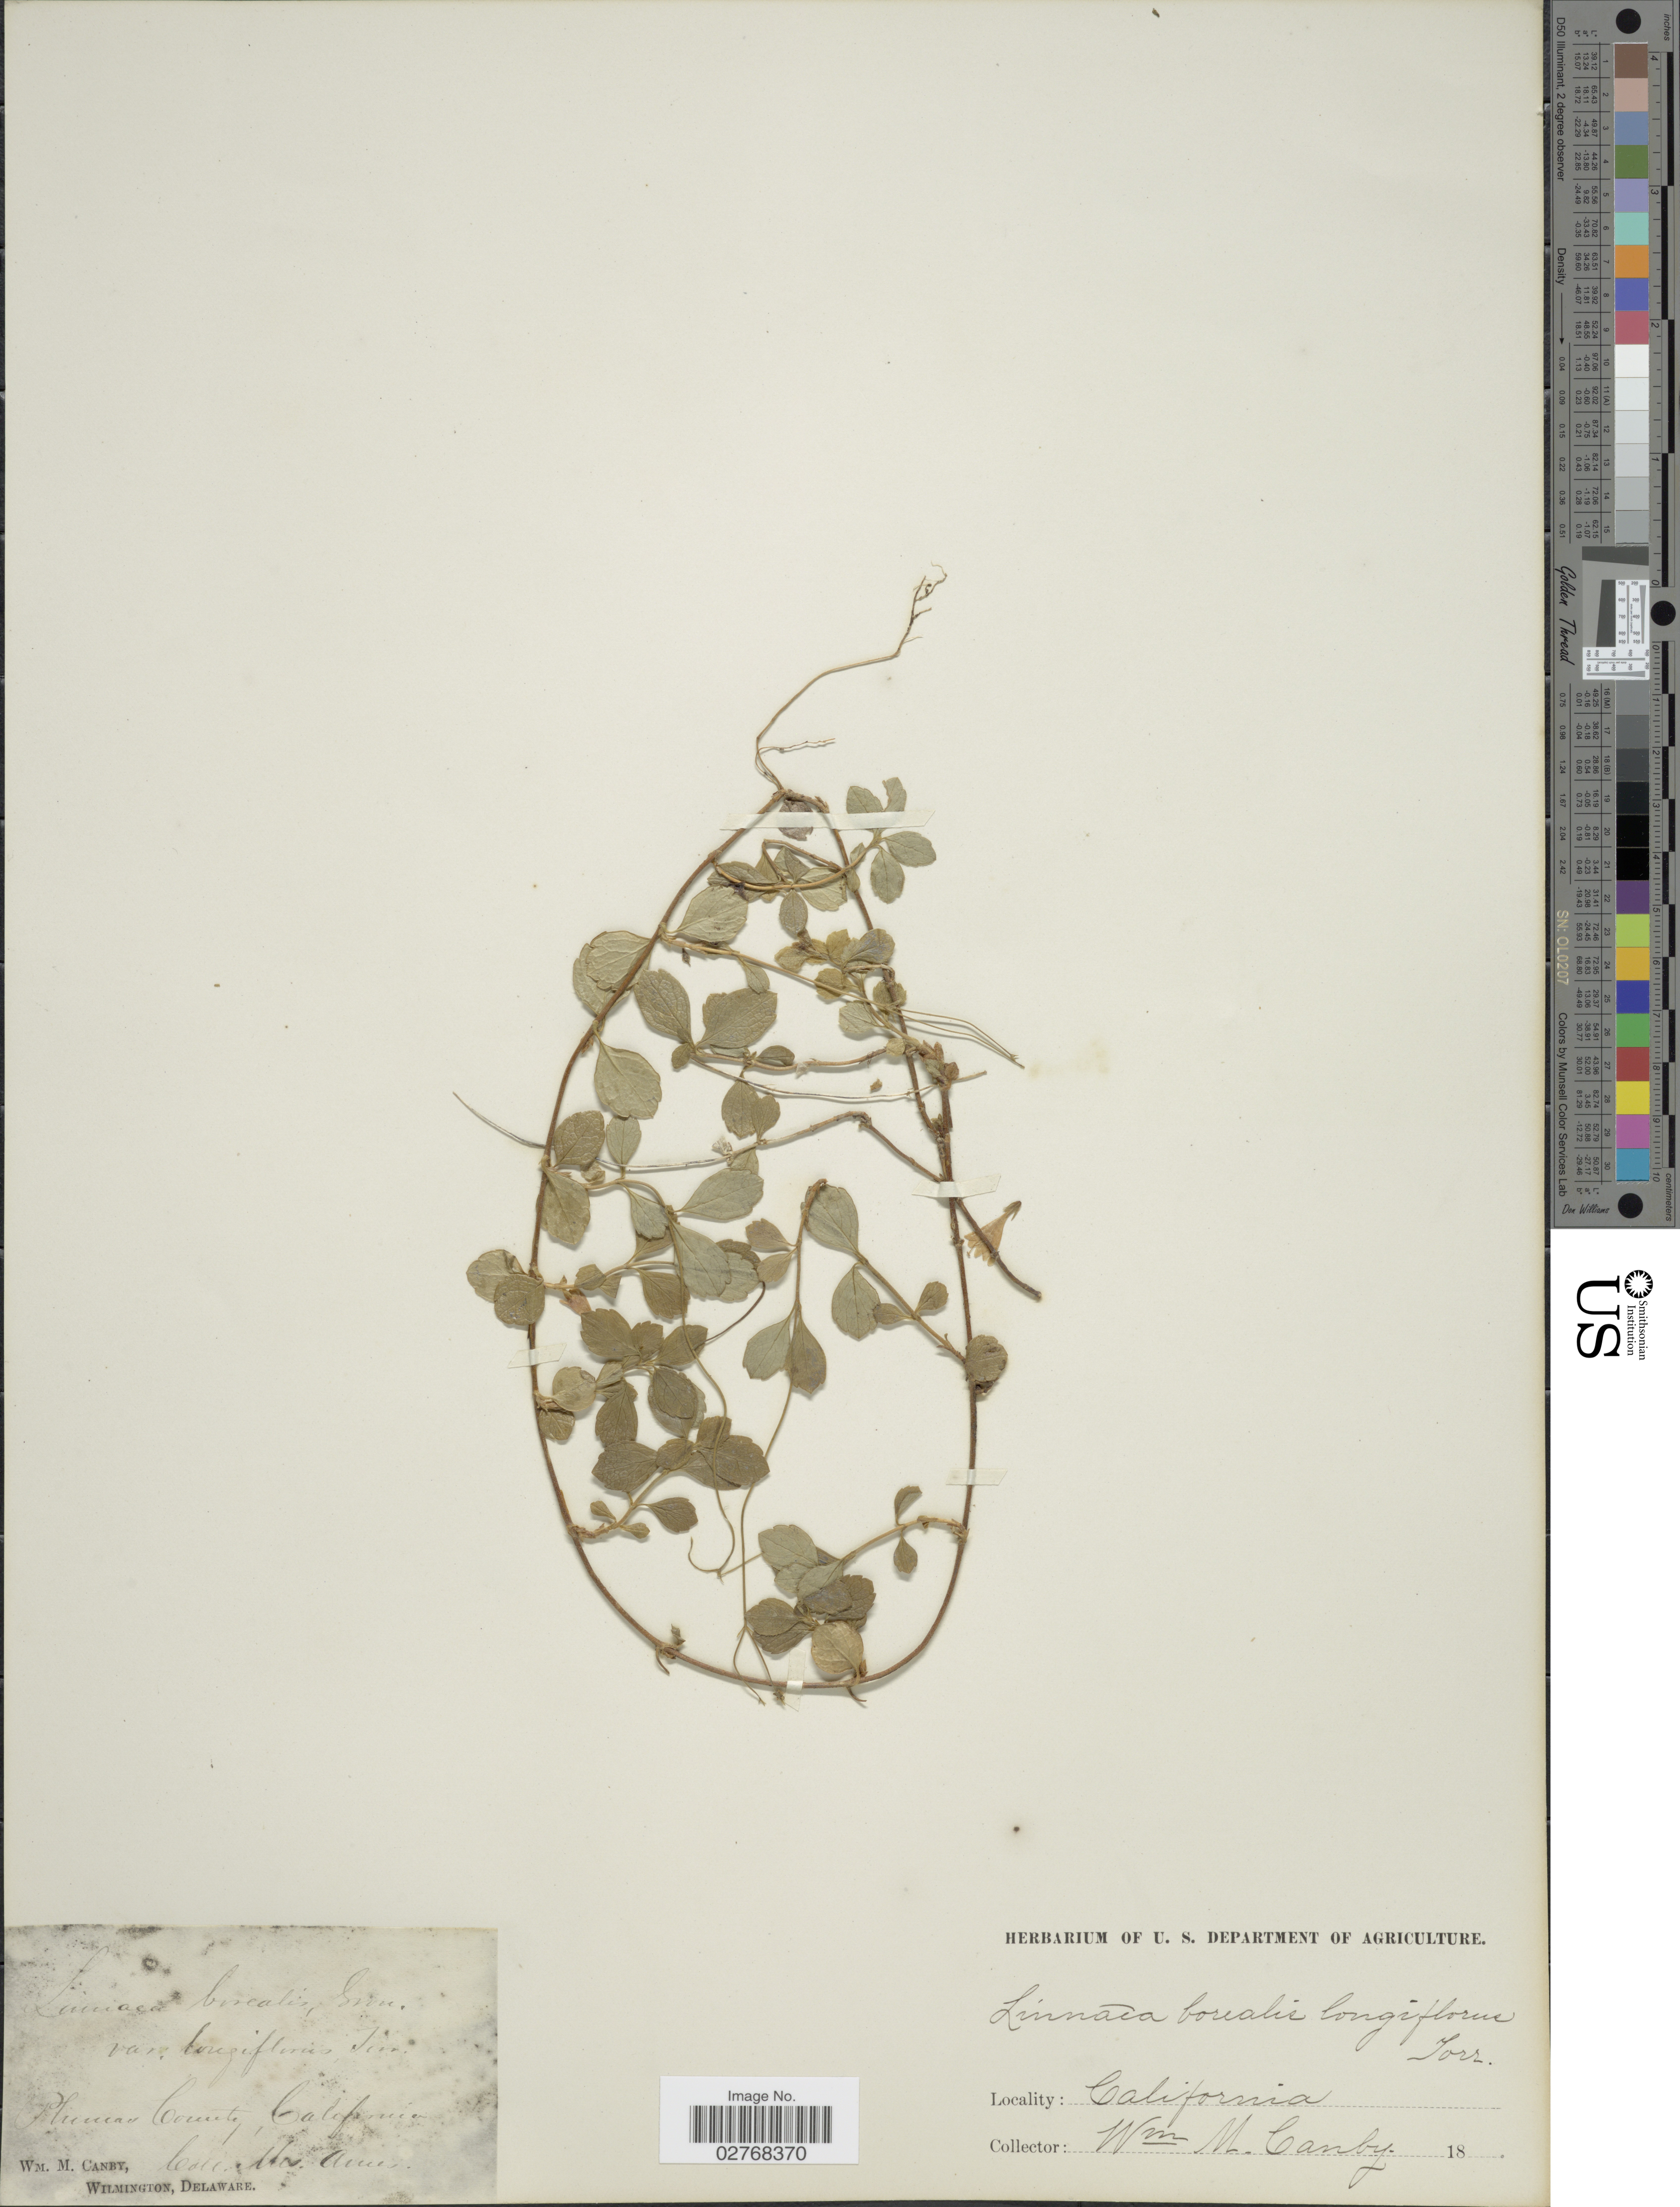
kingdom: Plantae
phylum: Tracheophyta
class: Magnoliopsida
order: Dipsacales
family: Caprifoliaceae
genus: Linnaea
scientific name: Linnaea borealis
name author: L.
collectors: W. M. Canby & -- Ames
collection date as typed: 18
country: United States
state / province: California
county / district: Plumas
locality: Plumas County